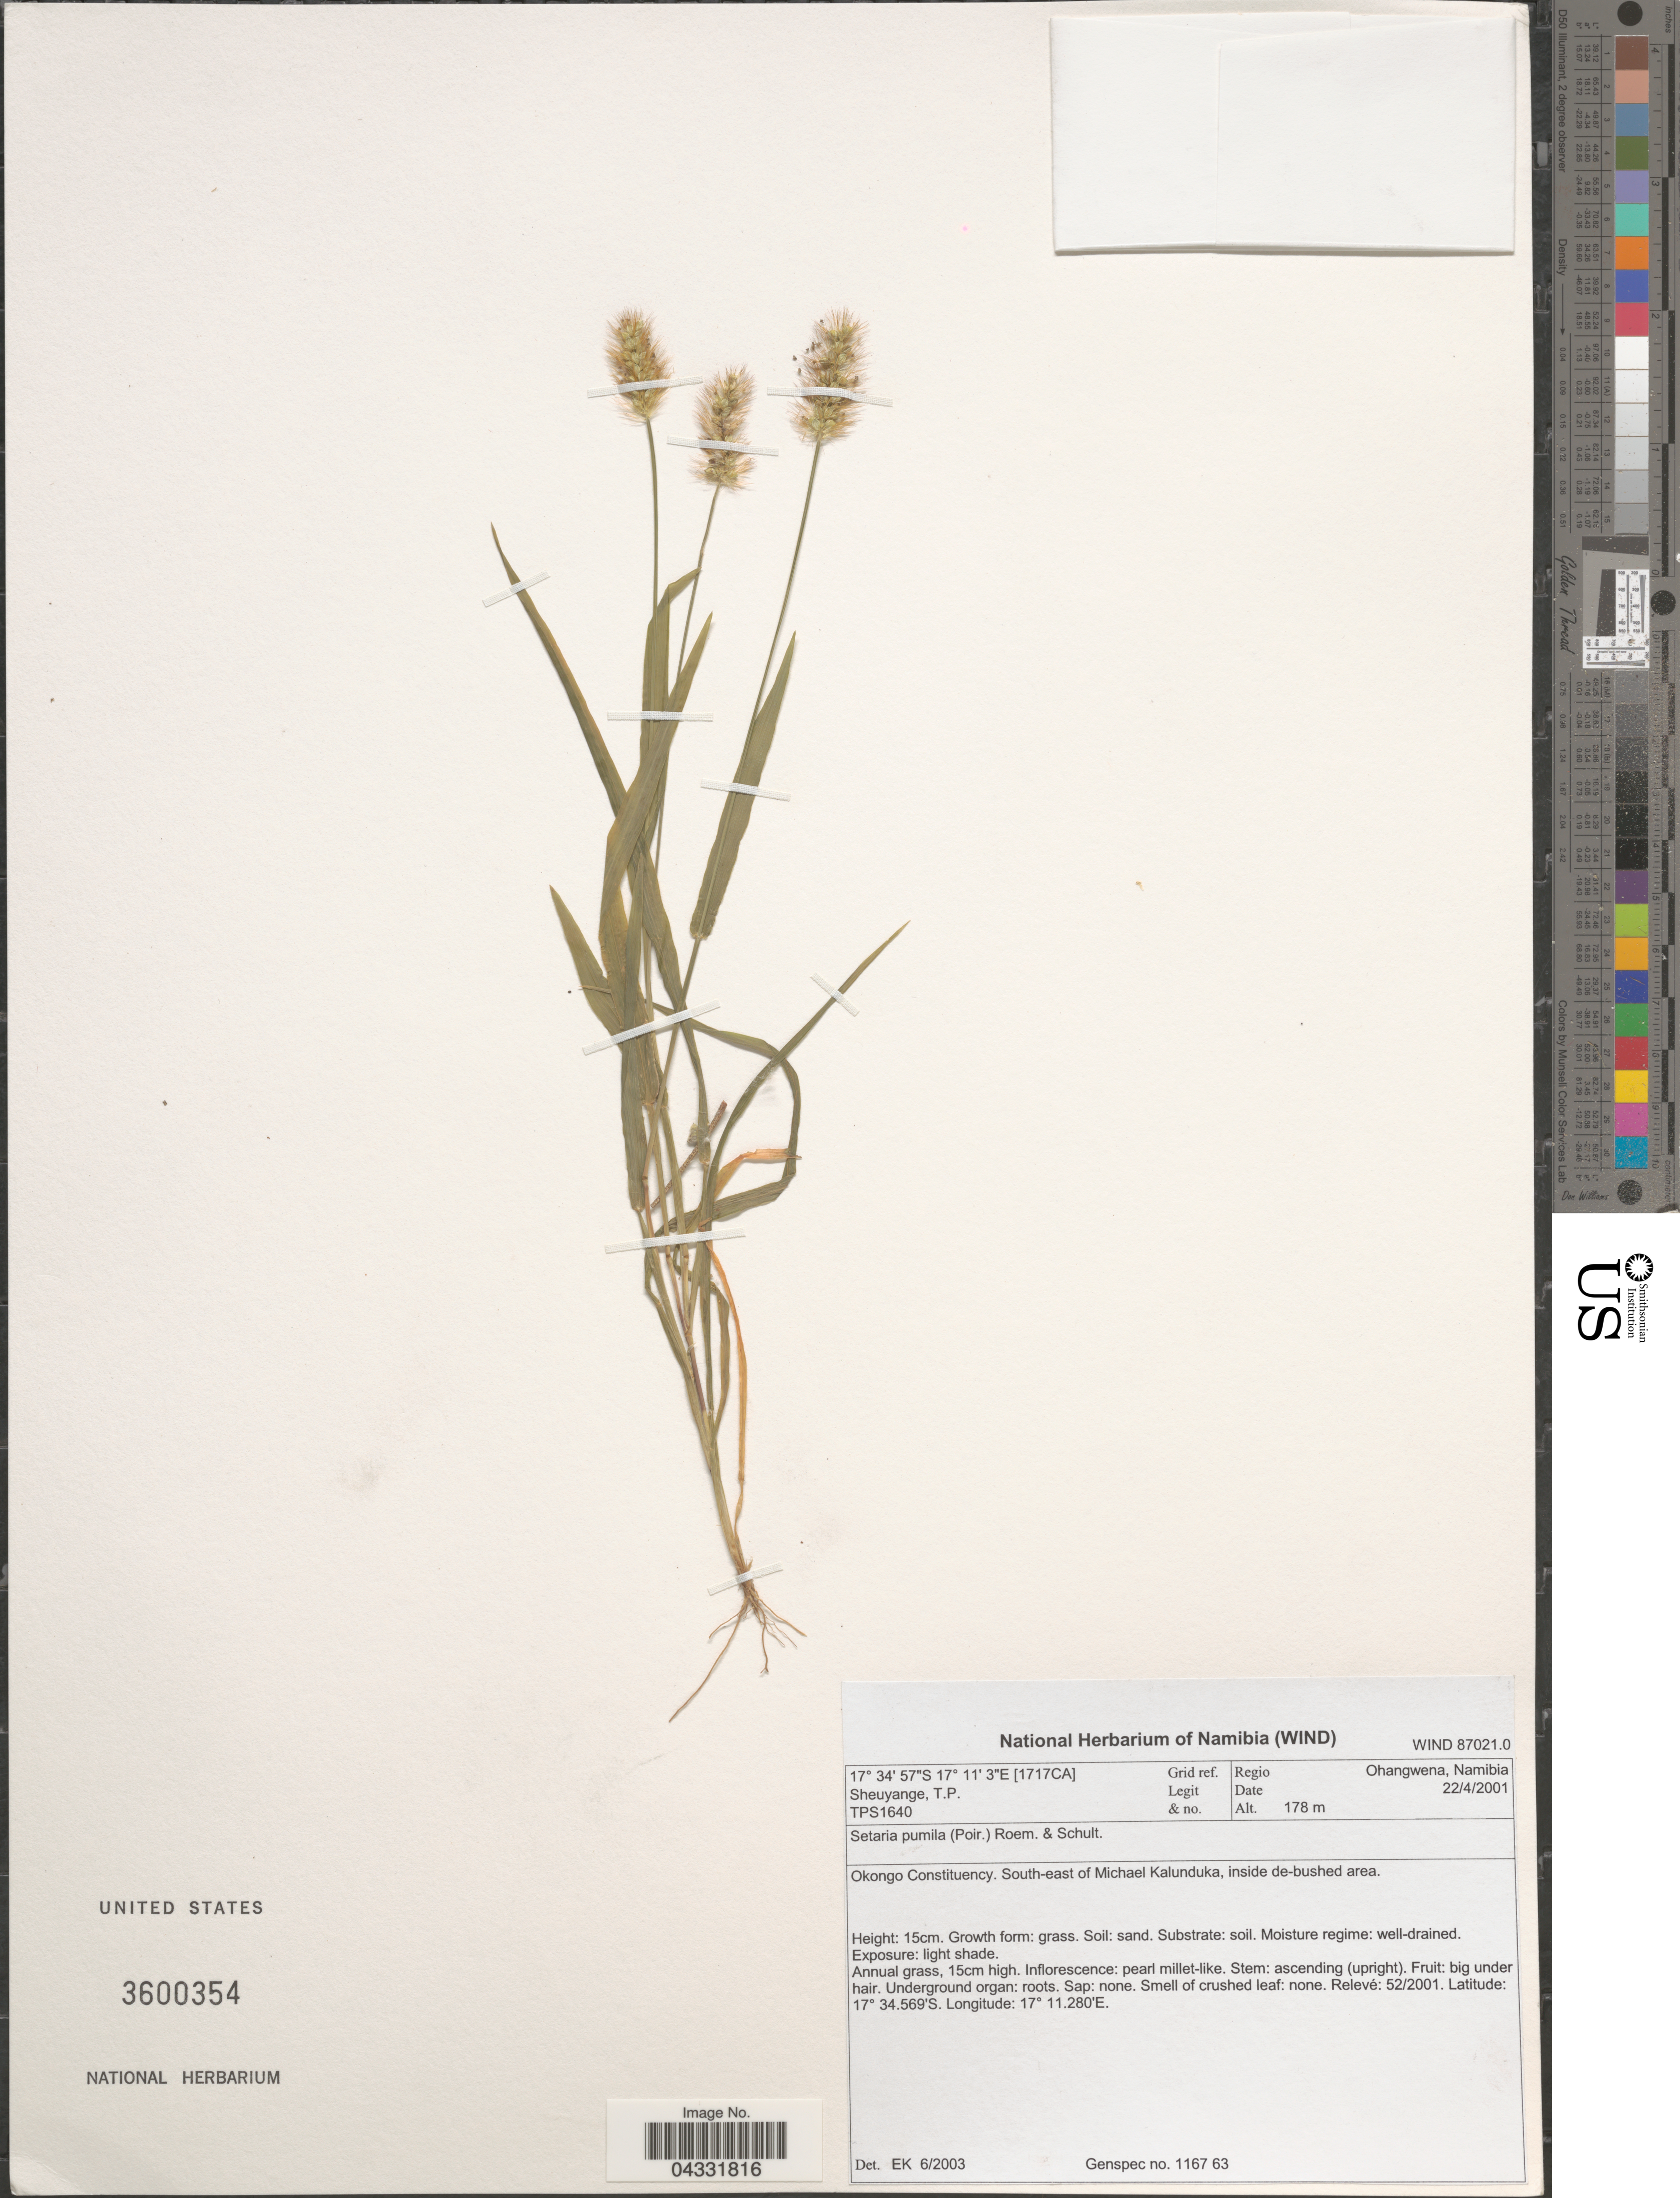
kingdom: Plantae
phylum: Tracheophyta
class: Liliopsida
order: Poales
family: Poaceae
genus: Setaria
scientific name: Setaria pumila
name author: (Poir.) Roem. & Schult.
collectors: T. Sheuyange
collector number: TPS1640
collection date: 2001-04-22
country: Namibia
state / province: Ohangwena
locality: Grid ref. [1717CA]. Regio Ohangwena. Okongo Constituency. South-east of Michael Kalunduka.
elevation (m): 178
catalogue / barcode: US 3600354